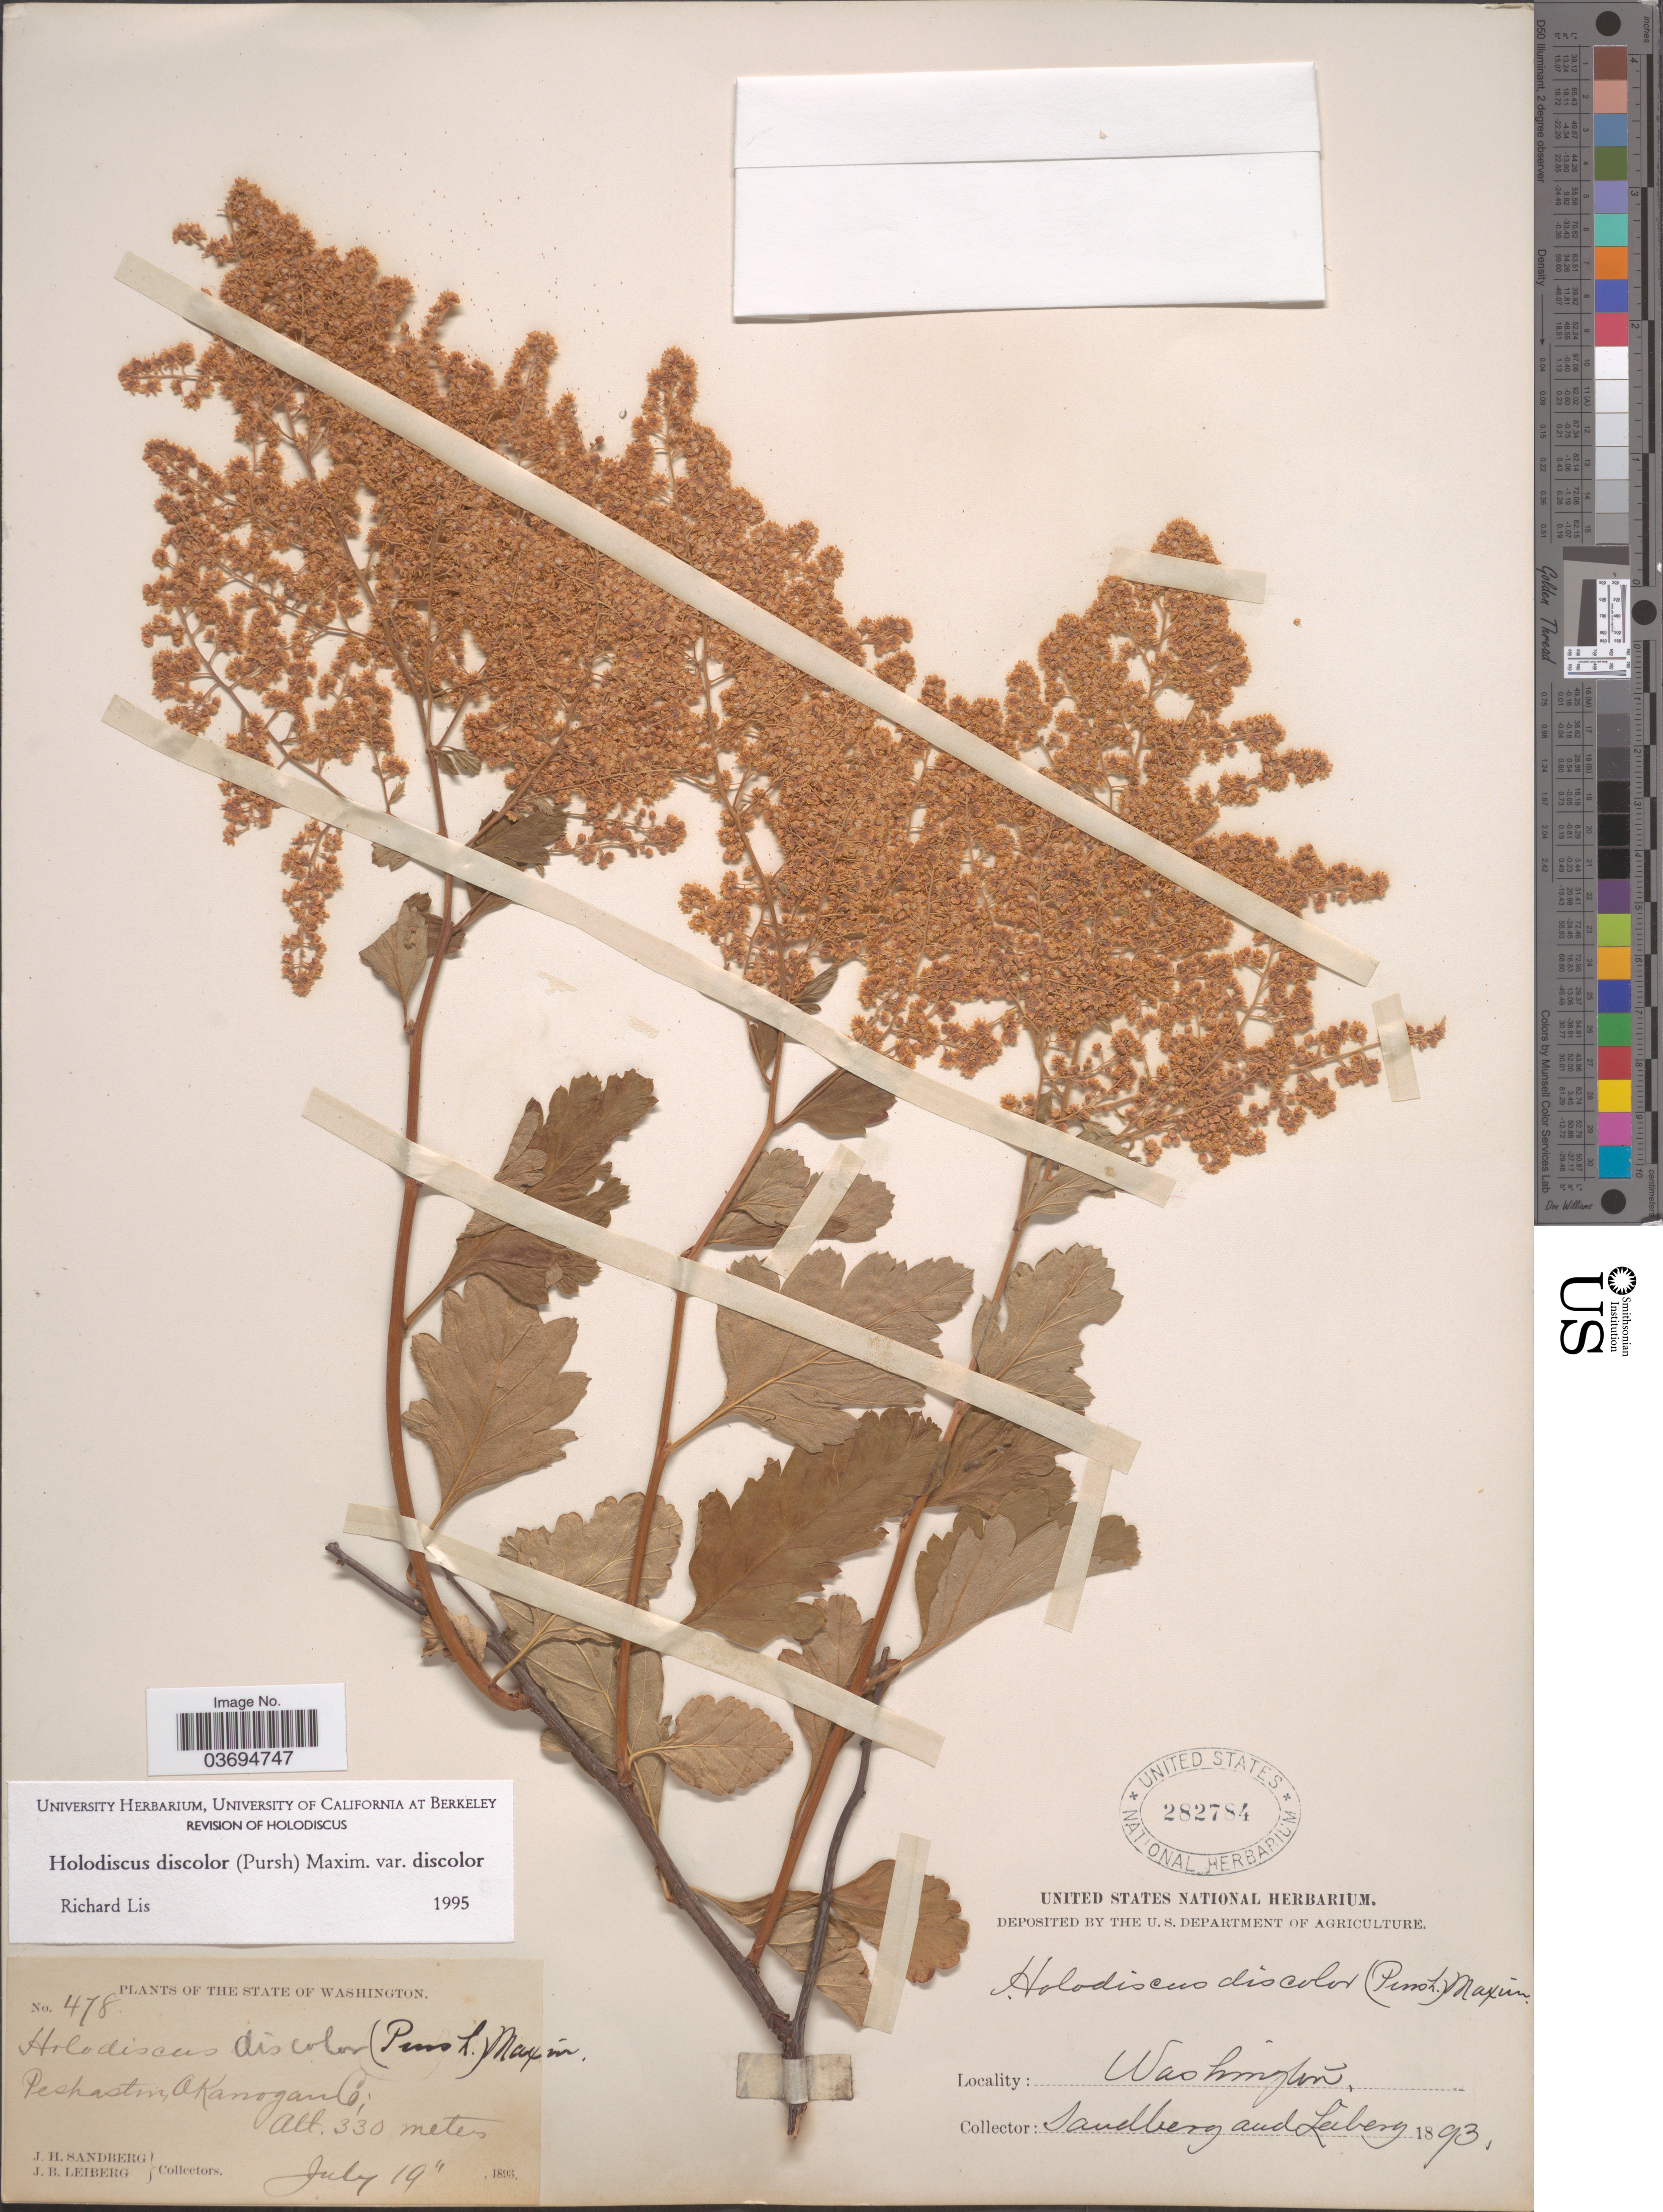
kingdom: Plantae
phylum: Tracheophyta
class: Magnoliopsida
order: Rosales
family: Rosaceae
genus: Holodiscus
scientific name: Holodiscus discolor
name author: (Pursh) Maxim.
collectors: J. H. Sandberg & J. B. Leiberg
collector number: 478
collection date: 1893-07-19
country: United States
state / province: Washington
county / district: Okanogan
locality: Peshastin, Akanogan Co.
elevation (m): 330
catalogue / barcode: US 282784